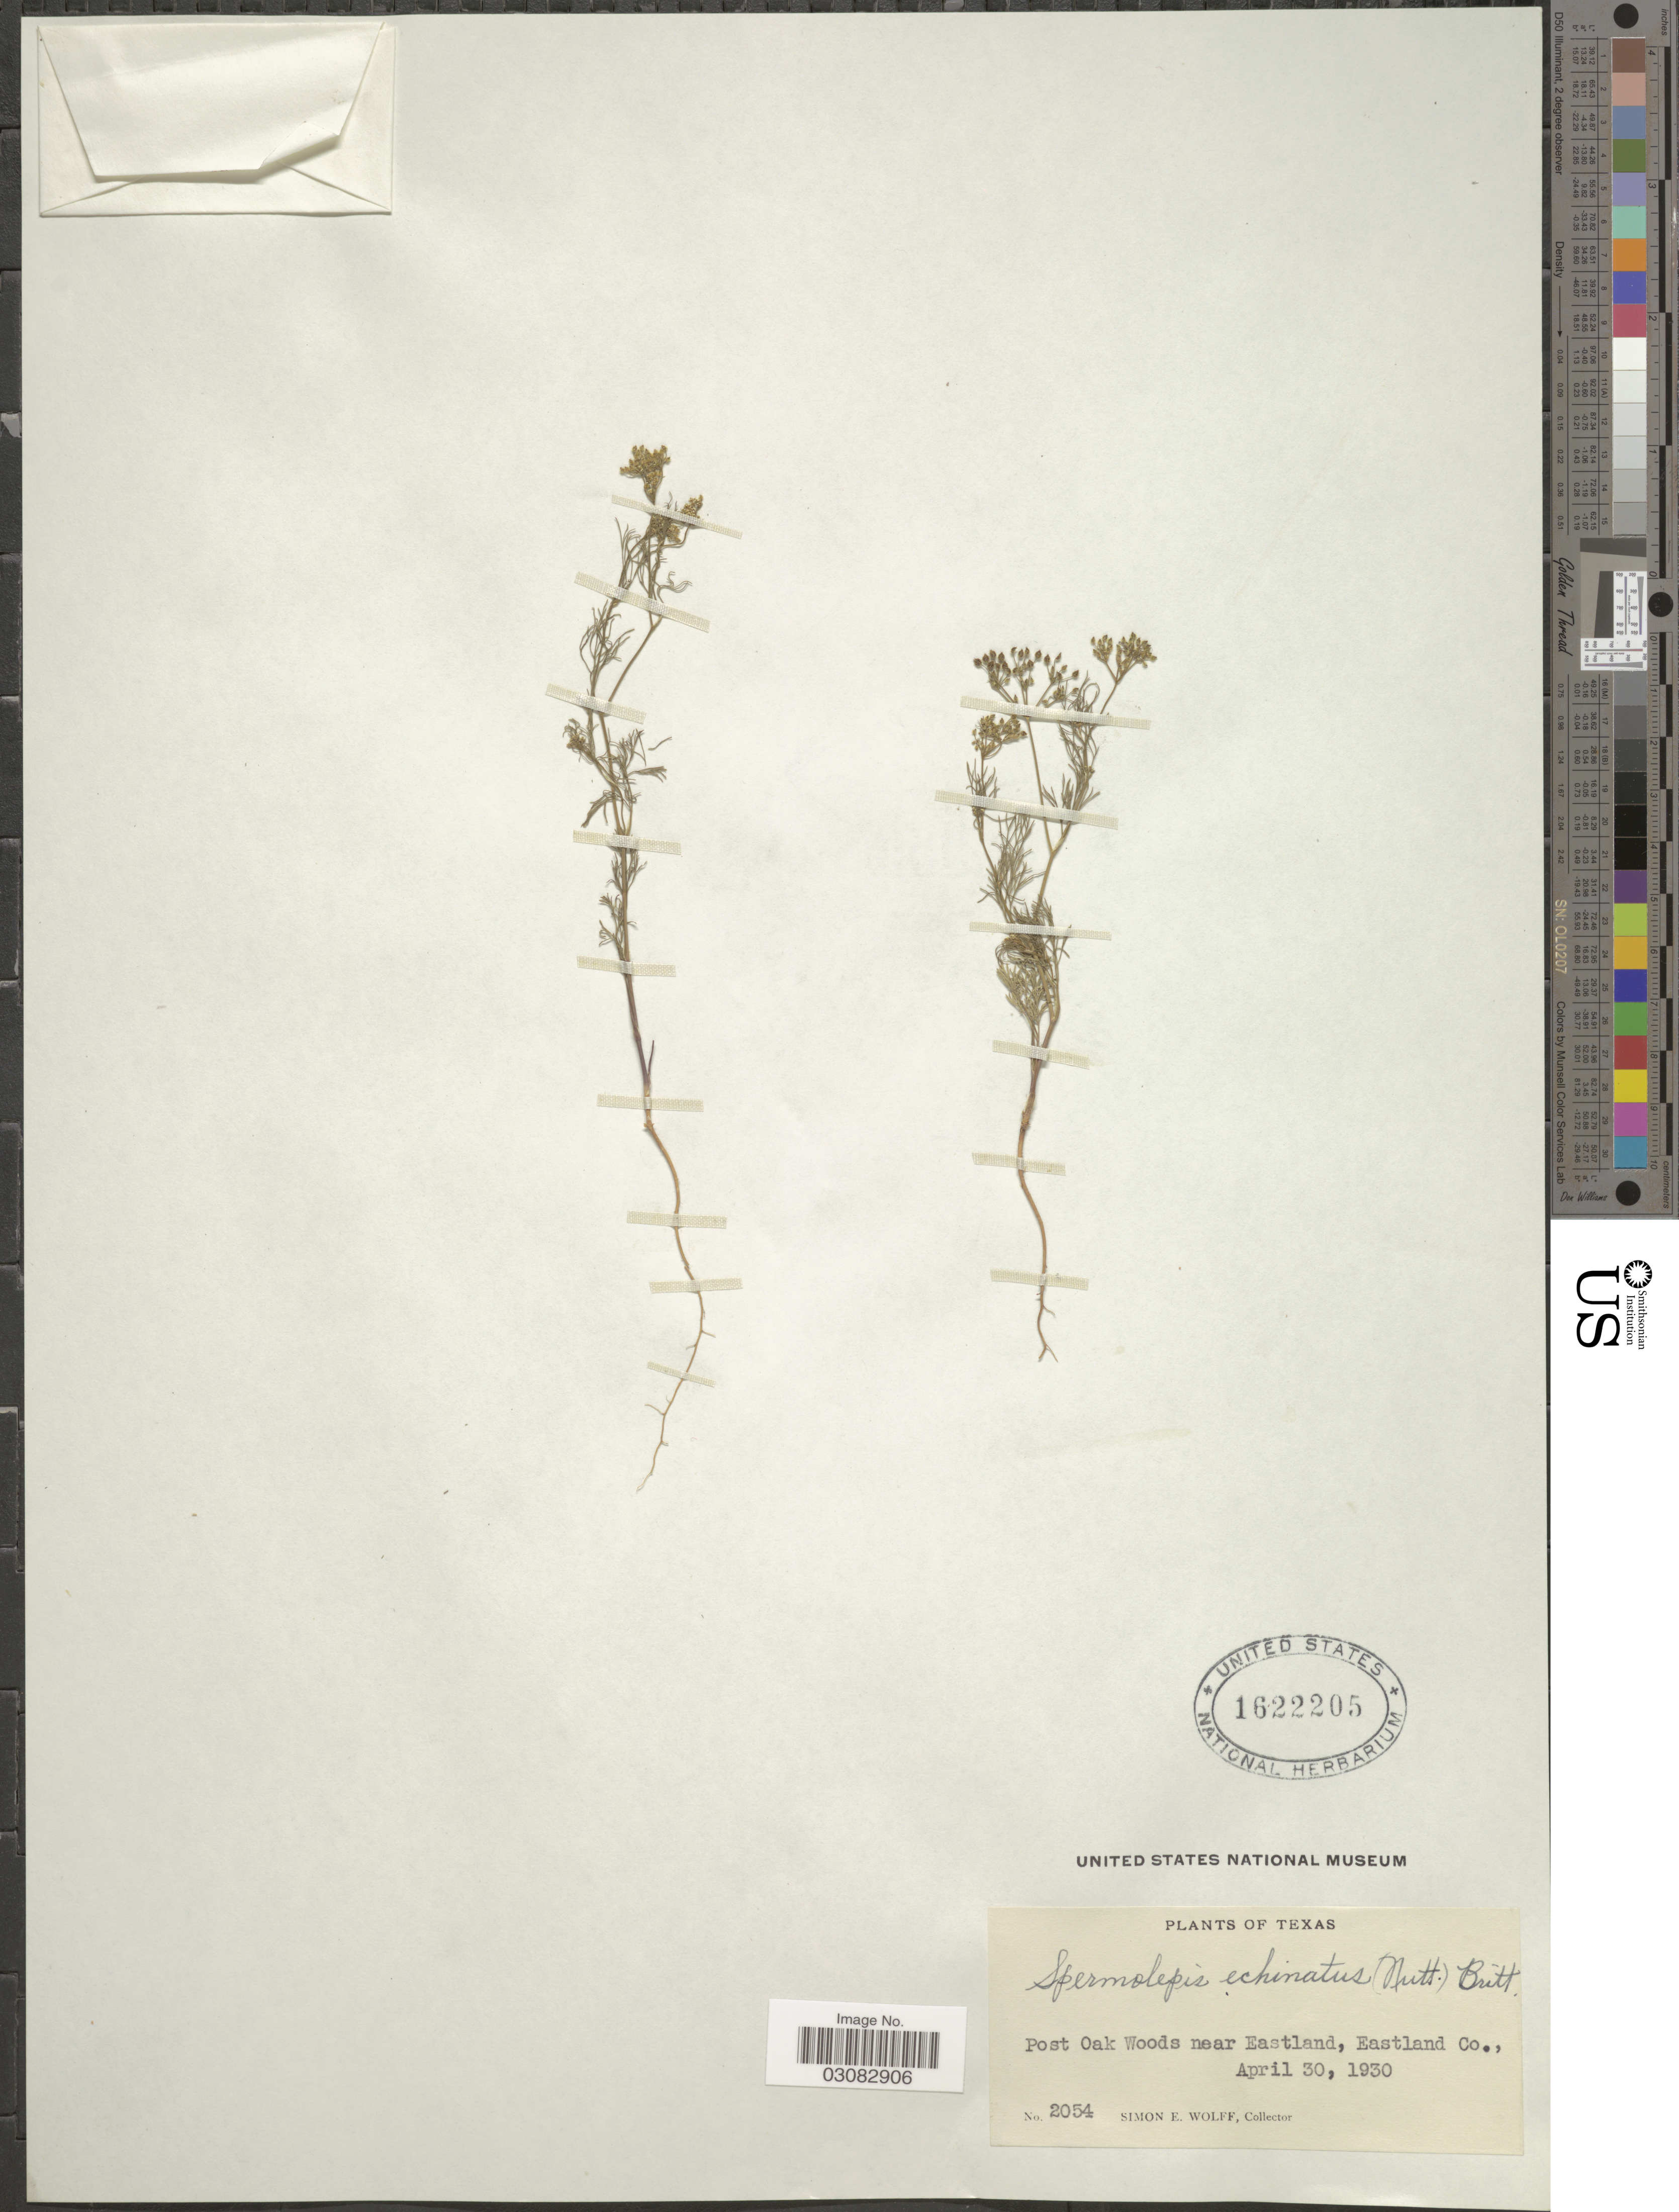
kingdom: Plantae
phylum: Tracheophyta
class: Magnoliopsida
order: Apiales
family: Apiaceae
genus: Spermolepis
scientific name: Spermolepis echinata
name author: (Nutt. ex DC.) A. Heller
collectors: S. E. Wolff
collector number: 2054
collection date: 1930-04-30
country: United States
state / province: Texas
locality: Post Oak Woods near Eastland, Eastland Co.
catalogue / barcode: US 1622205